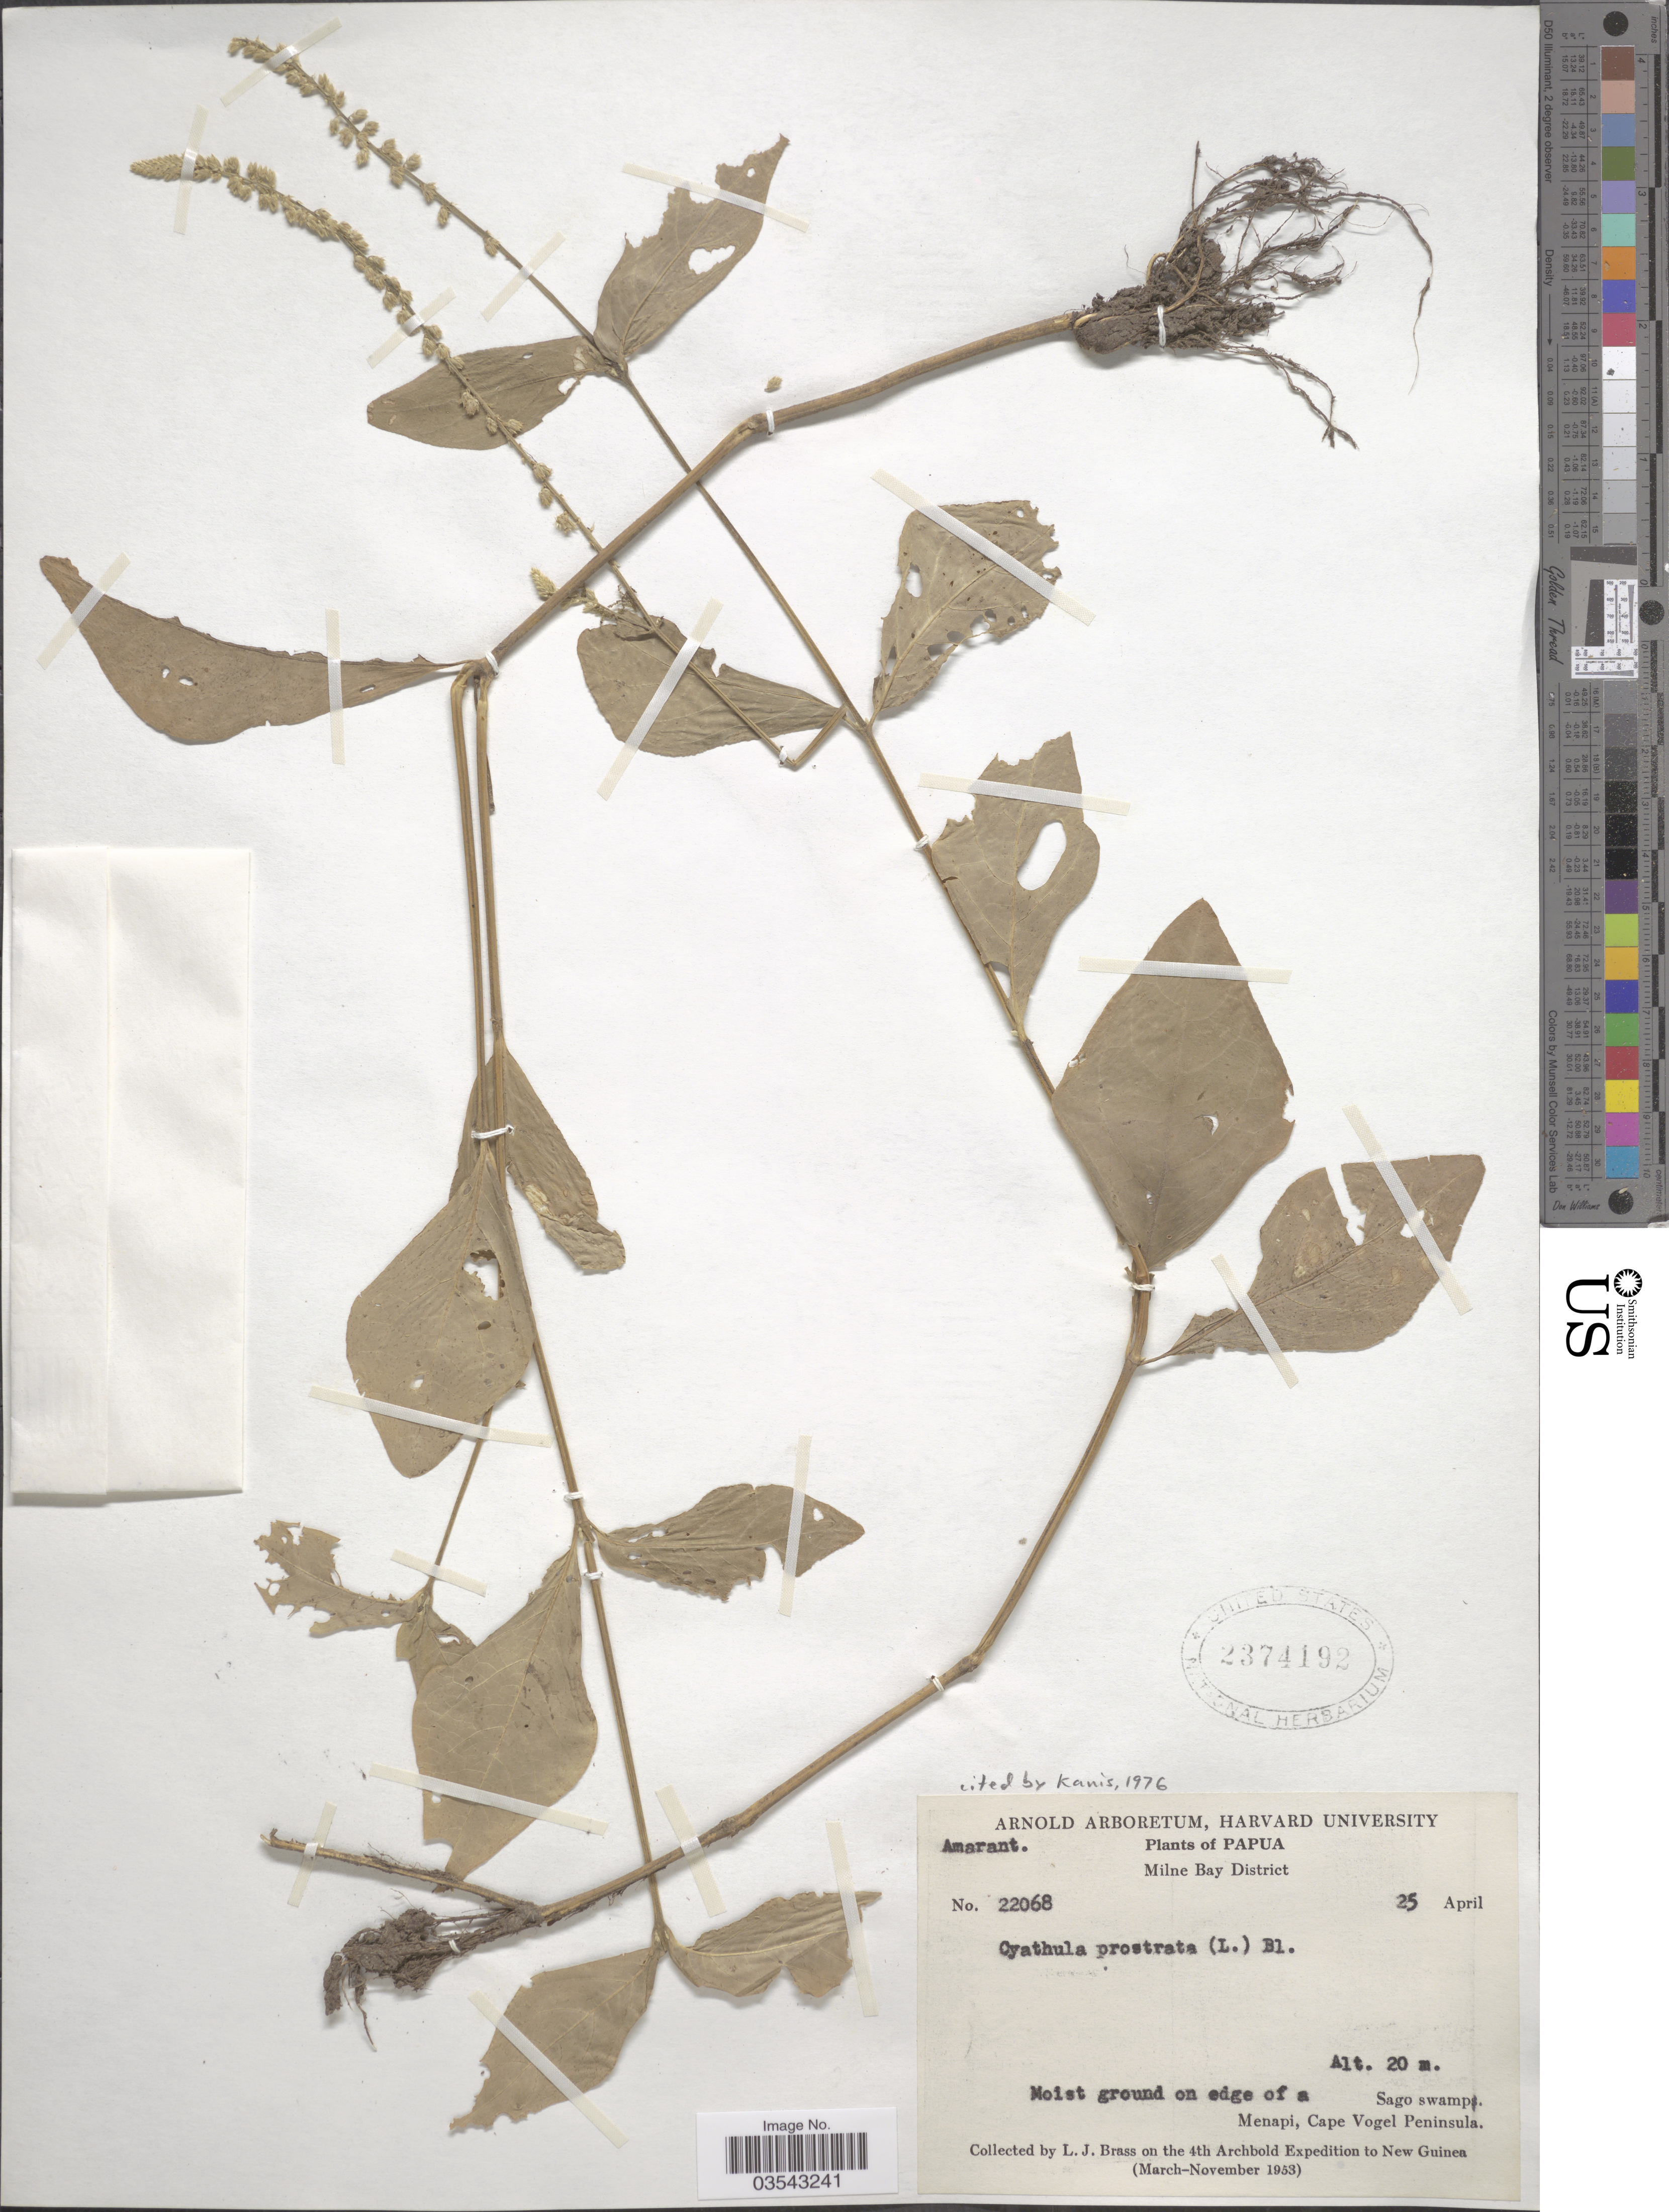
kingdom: Plantae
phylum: Tracheophyta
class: Magnoliopsida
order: Caryophyllales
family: Amaranthaceae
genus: Cyathula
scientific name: Cyathula prostrata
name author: (L.) Blume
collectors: L. J. Brass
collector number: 22068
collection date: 1953-04-25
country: Papua New Guinea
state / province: Milne Bay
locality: Papua. Milne Bay District. Sago swamp. Menapi, Cape Vogel Peninsula. New Guinea.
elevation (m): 20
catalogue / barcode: US 2374192